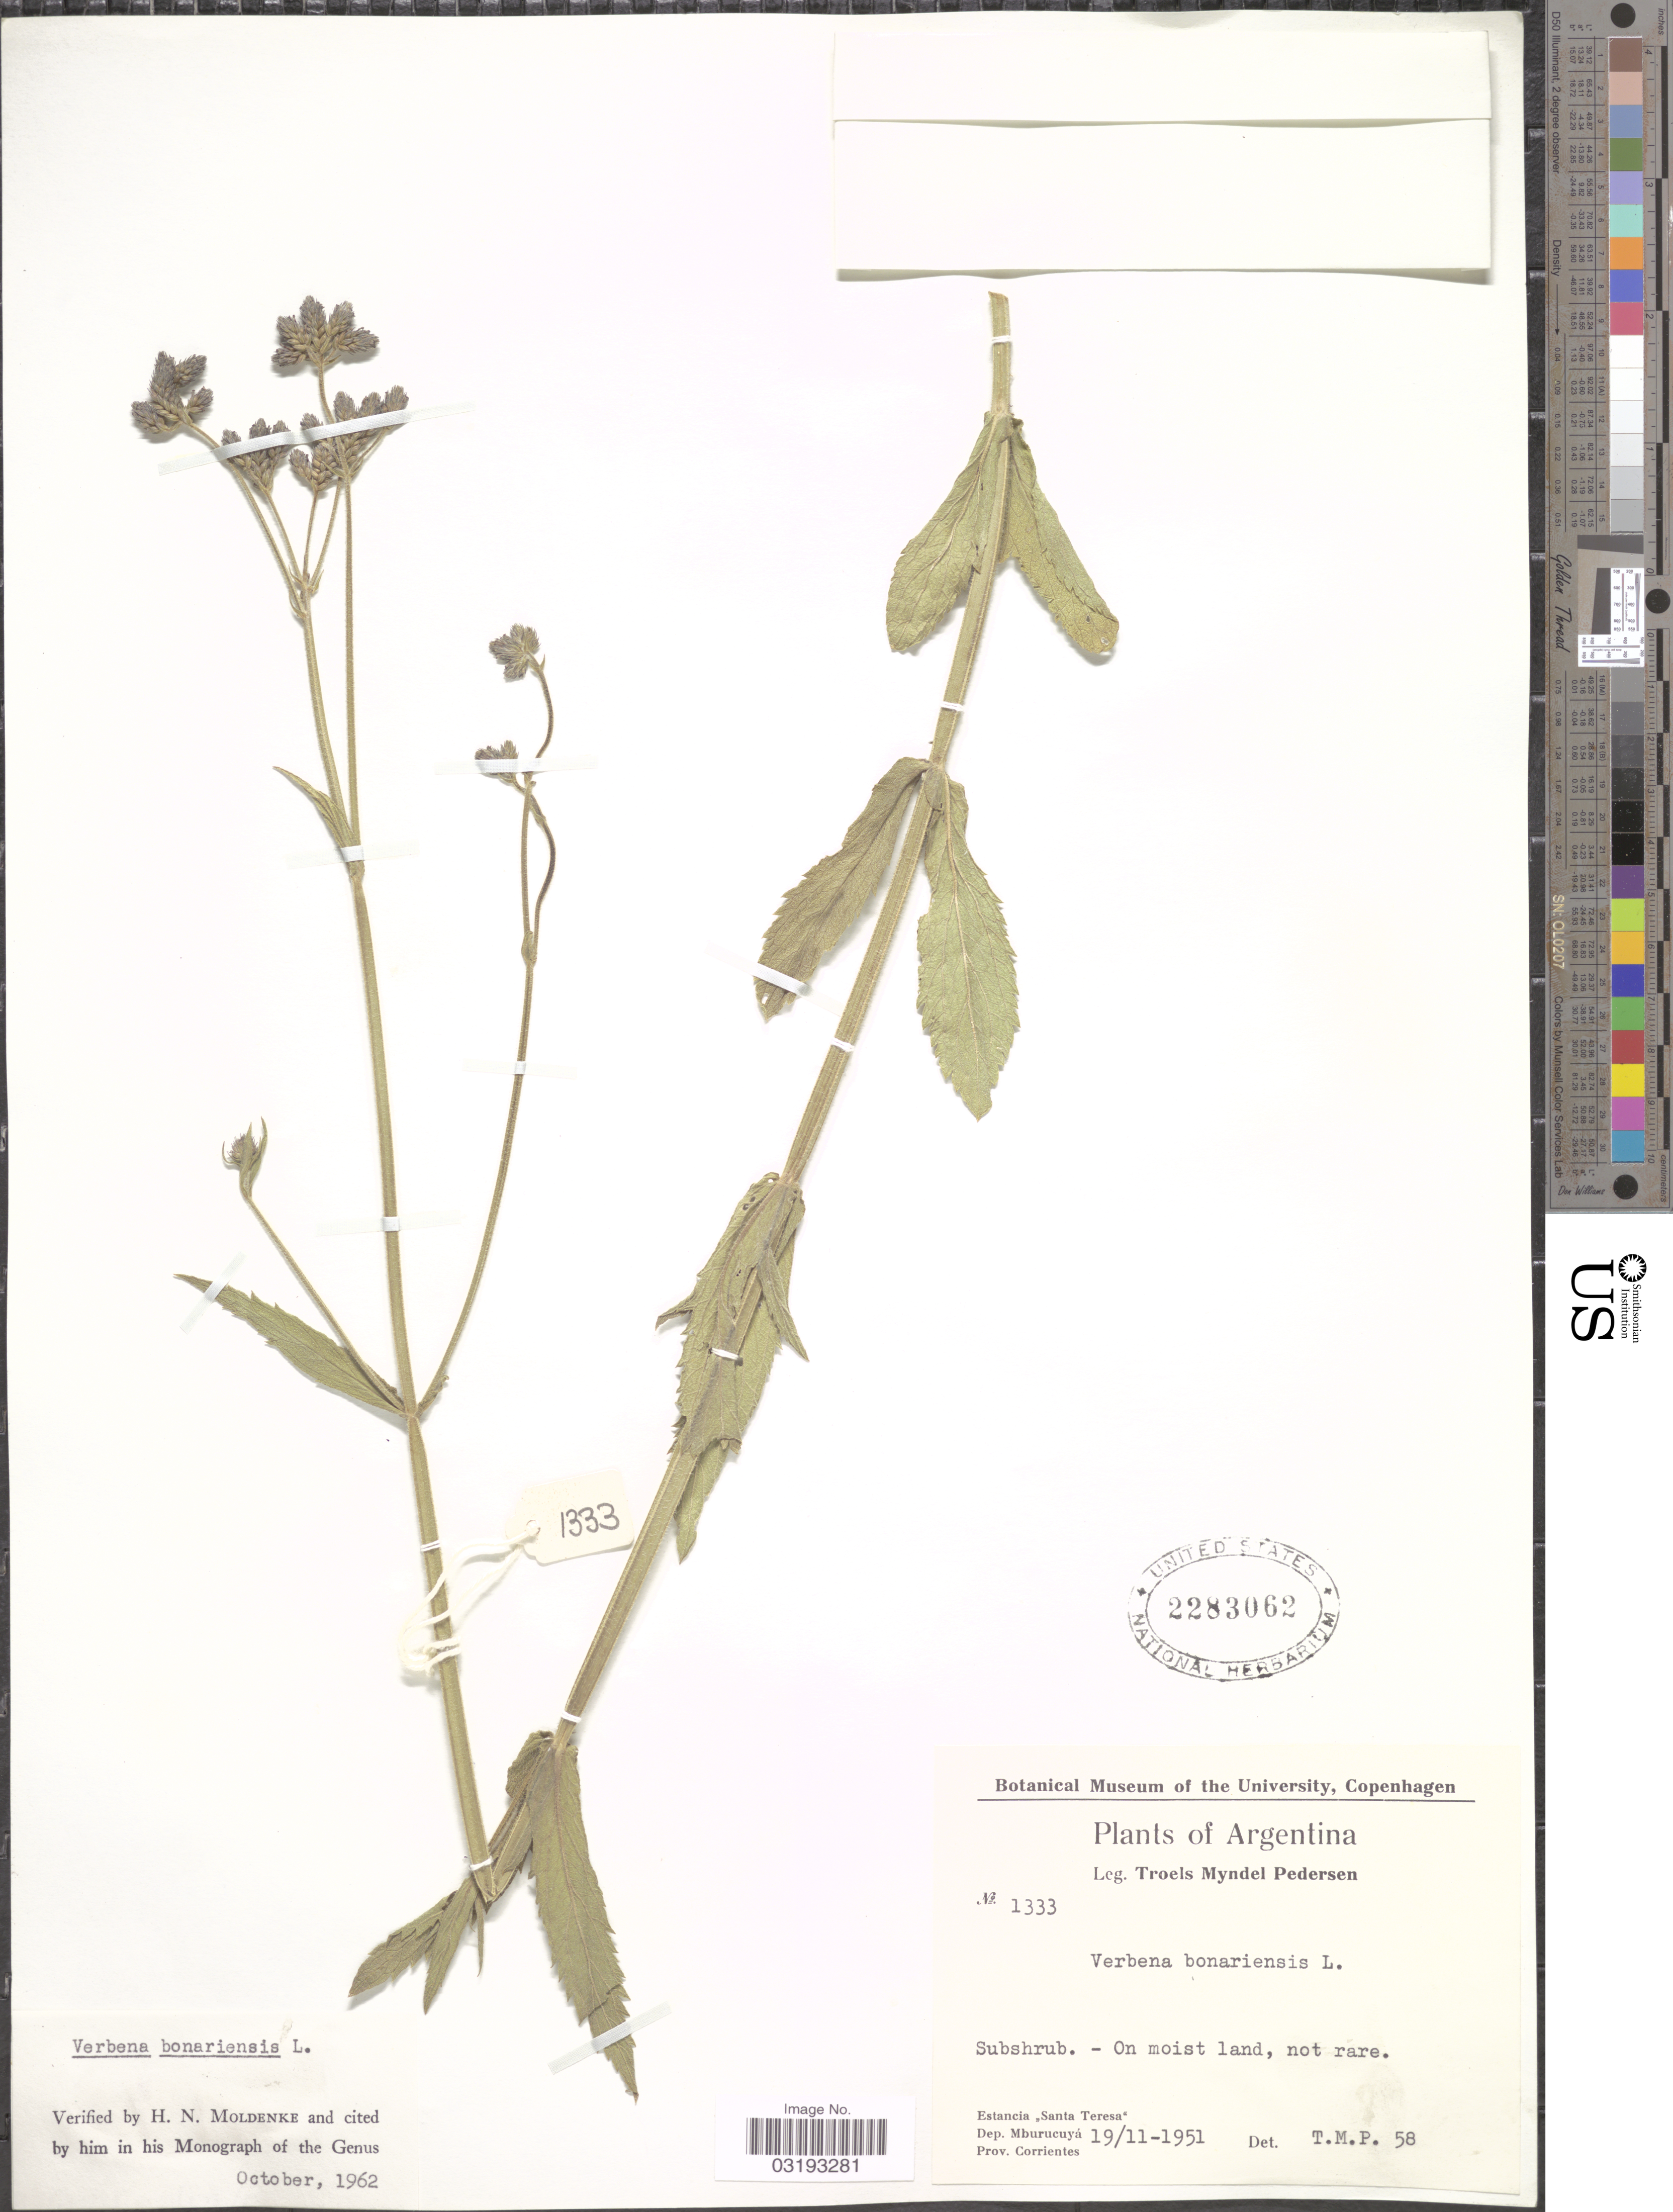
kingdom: Plantae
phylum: Tracheophyta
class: Magnoliopsida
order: Lamiales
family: Verbenaceae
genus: Verbena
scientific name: Verbena bonariensis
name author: L.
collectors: T. Pederson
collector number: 1333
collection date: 1951-11-19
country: Argentina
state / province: Corrientes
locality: Estancia "Santa Teresa". Dep. Mburucuyá.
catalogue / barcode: US 2283062